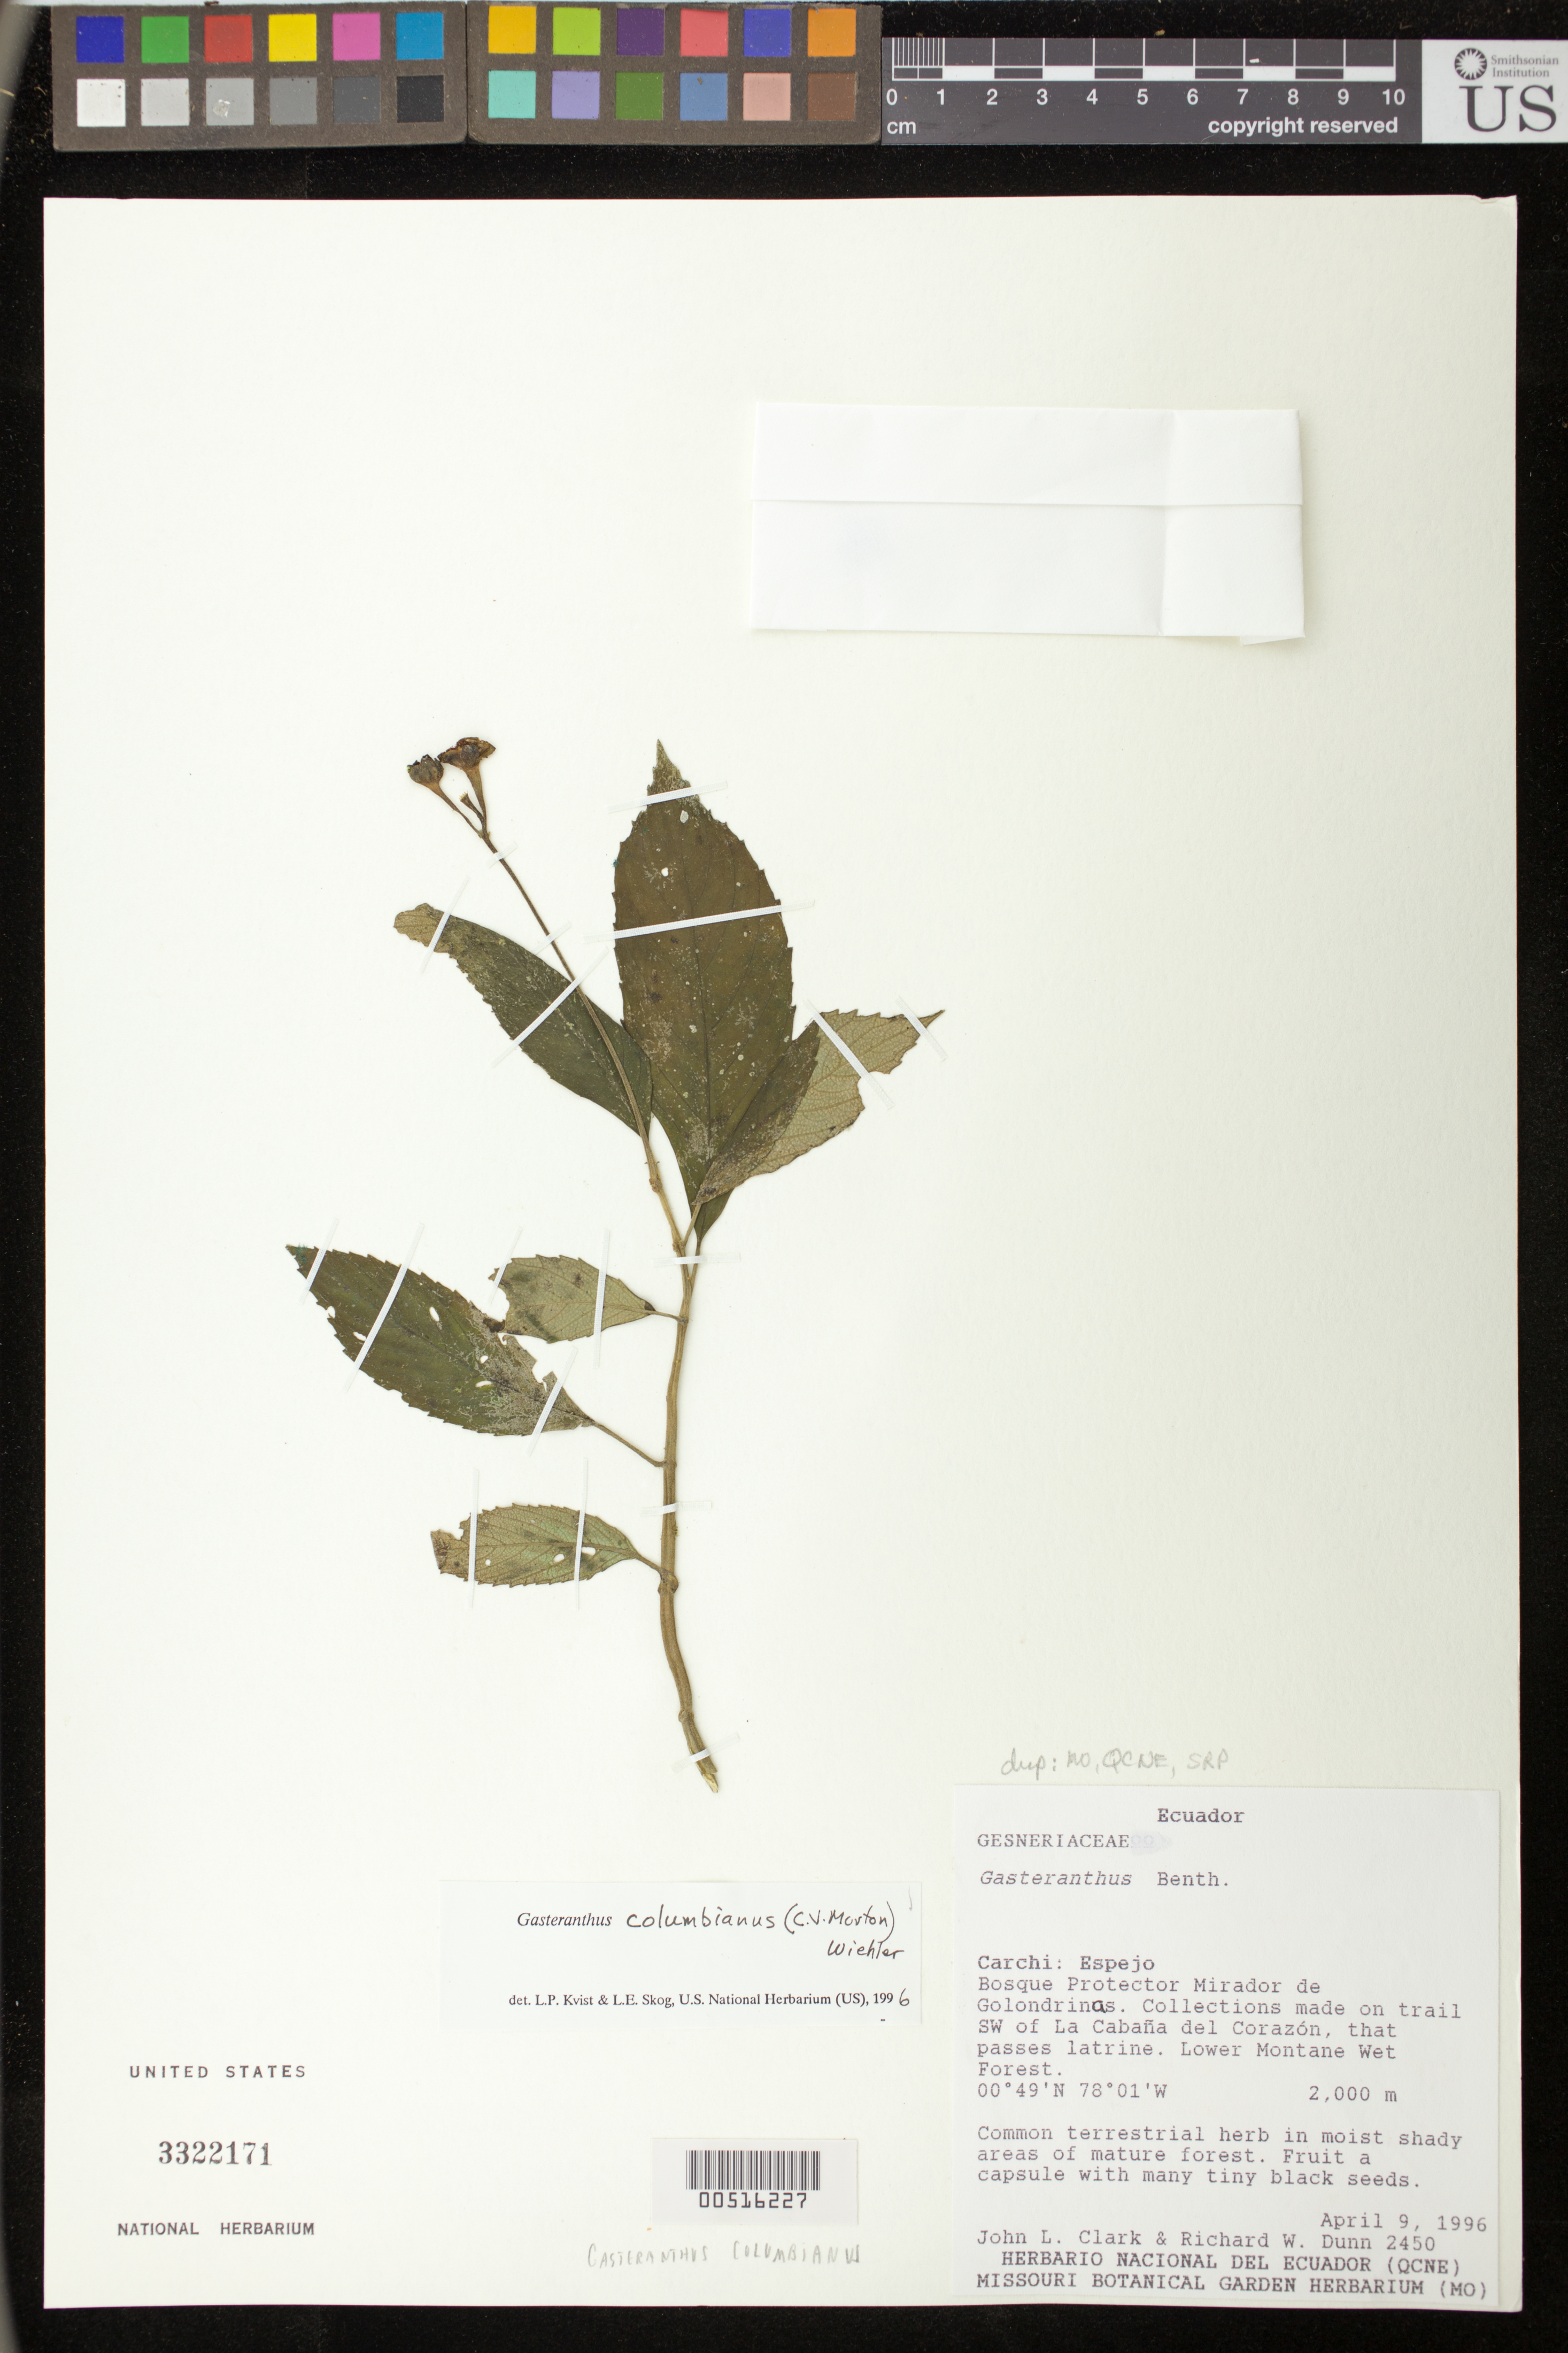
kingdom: Plantae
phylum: Tracheophyta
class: Magnoliopsida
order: Lamiales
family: Gesneriaceae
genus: Gasteranthus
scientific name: Gasteranthus columbianus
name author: (C.V. Morton) Wiehler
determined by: Skog, Laurence E.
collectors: J. L. Clark & R. Dunn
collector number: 2450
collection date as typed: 09 Apr 1996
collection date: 1996-04-09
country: Ecuador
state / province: Carchi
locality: Espejo; Bosque Protector Mirador de Golondrinas; trail SW of La Cabaña del Corazón, that passes latrine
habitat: Lower montane wet forest; growing in moist shady areas of mature forest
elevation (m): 2000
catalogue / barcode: US 3322171